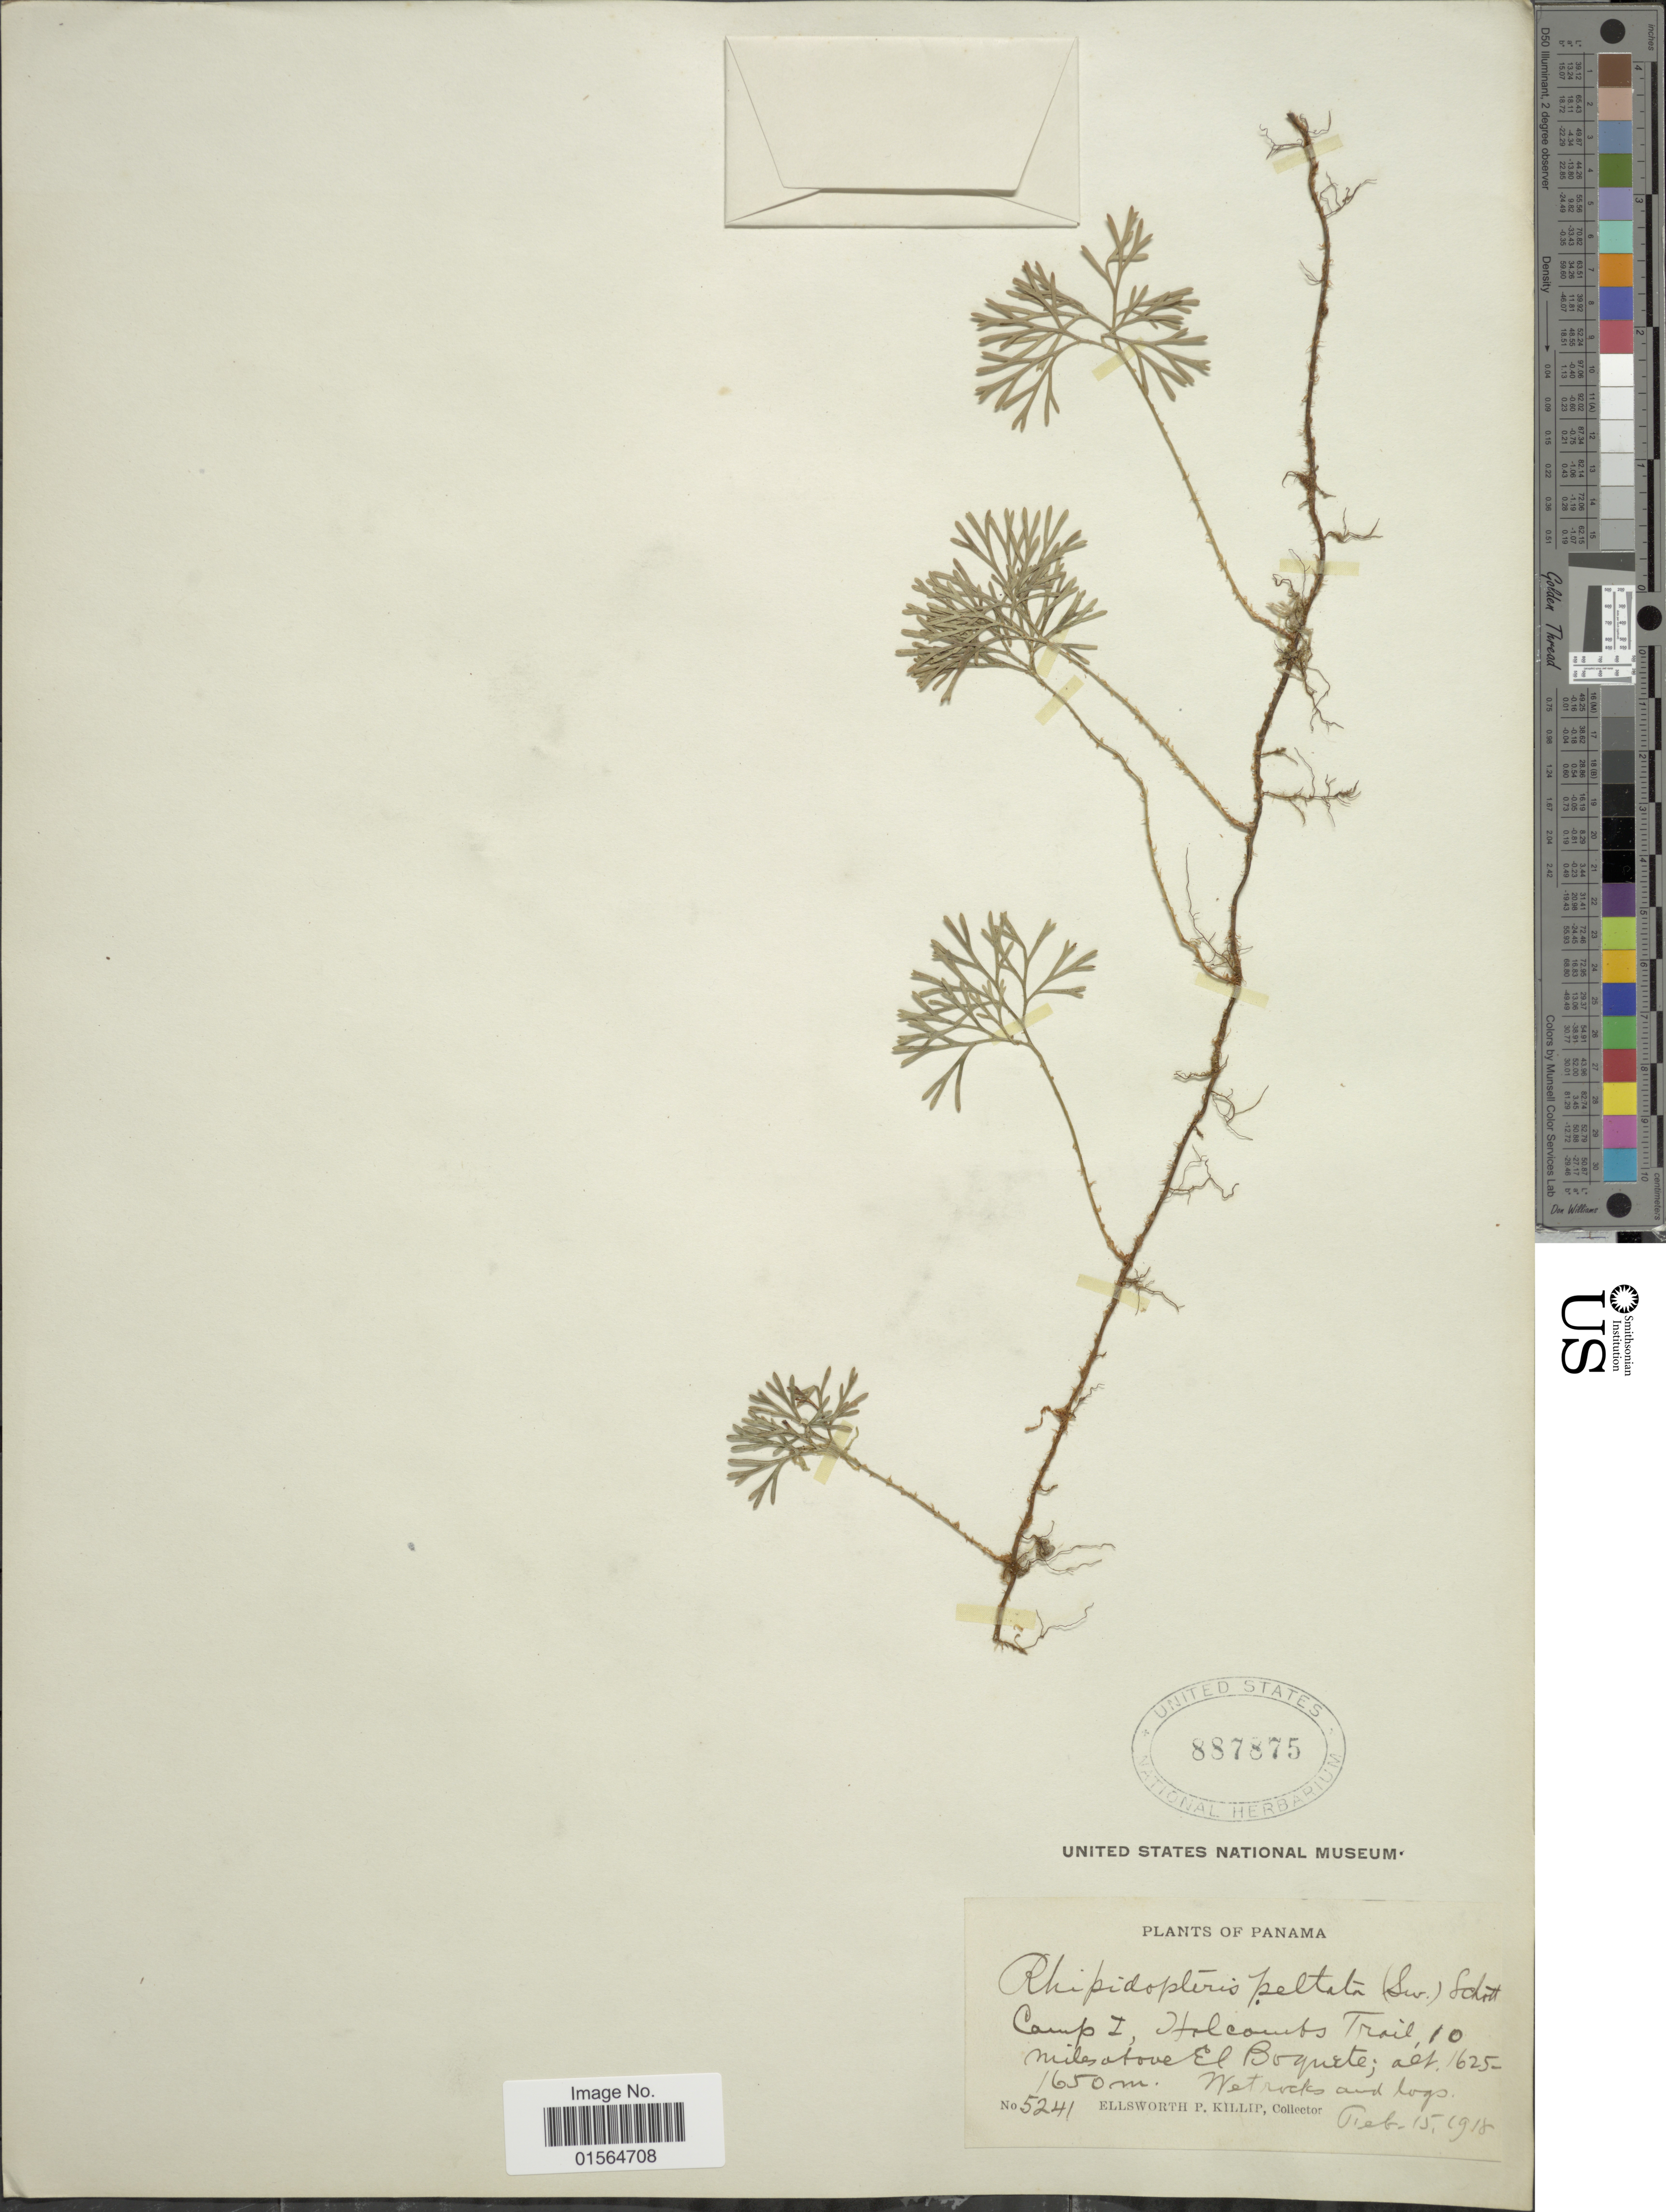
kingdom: Plantae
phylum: Tracheophyta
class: Polypodiopsida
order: Polypodiales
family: Dryopteridaceae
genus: Elaphoglossum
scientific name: Elaphoglossum peltatum f. peltatum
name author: (Sw.) Urb.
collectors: E. P. Killip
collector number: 5241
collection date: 1918-02-15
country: Panama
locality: Camp 1, Holcombs Trail, 10 miles above El Boquete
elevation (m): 1625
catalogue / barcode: US 887875